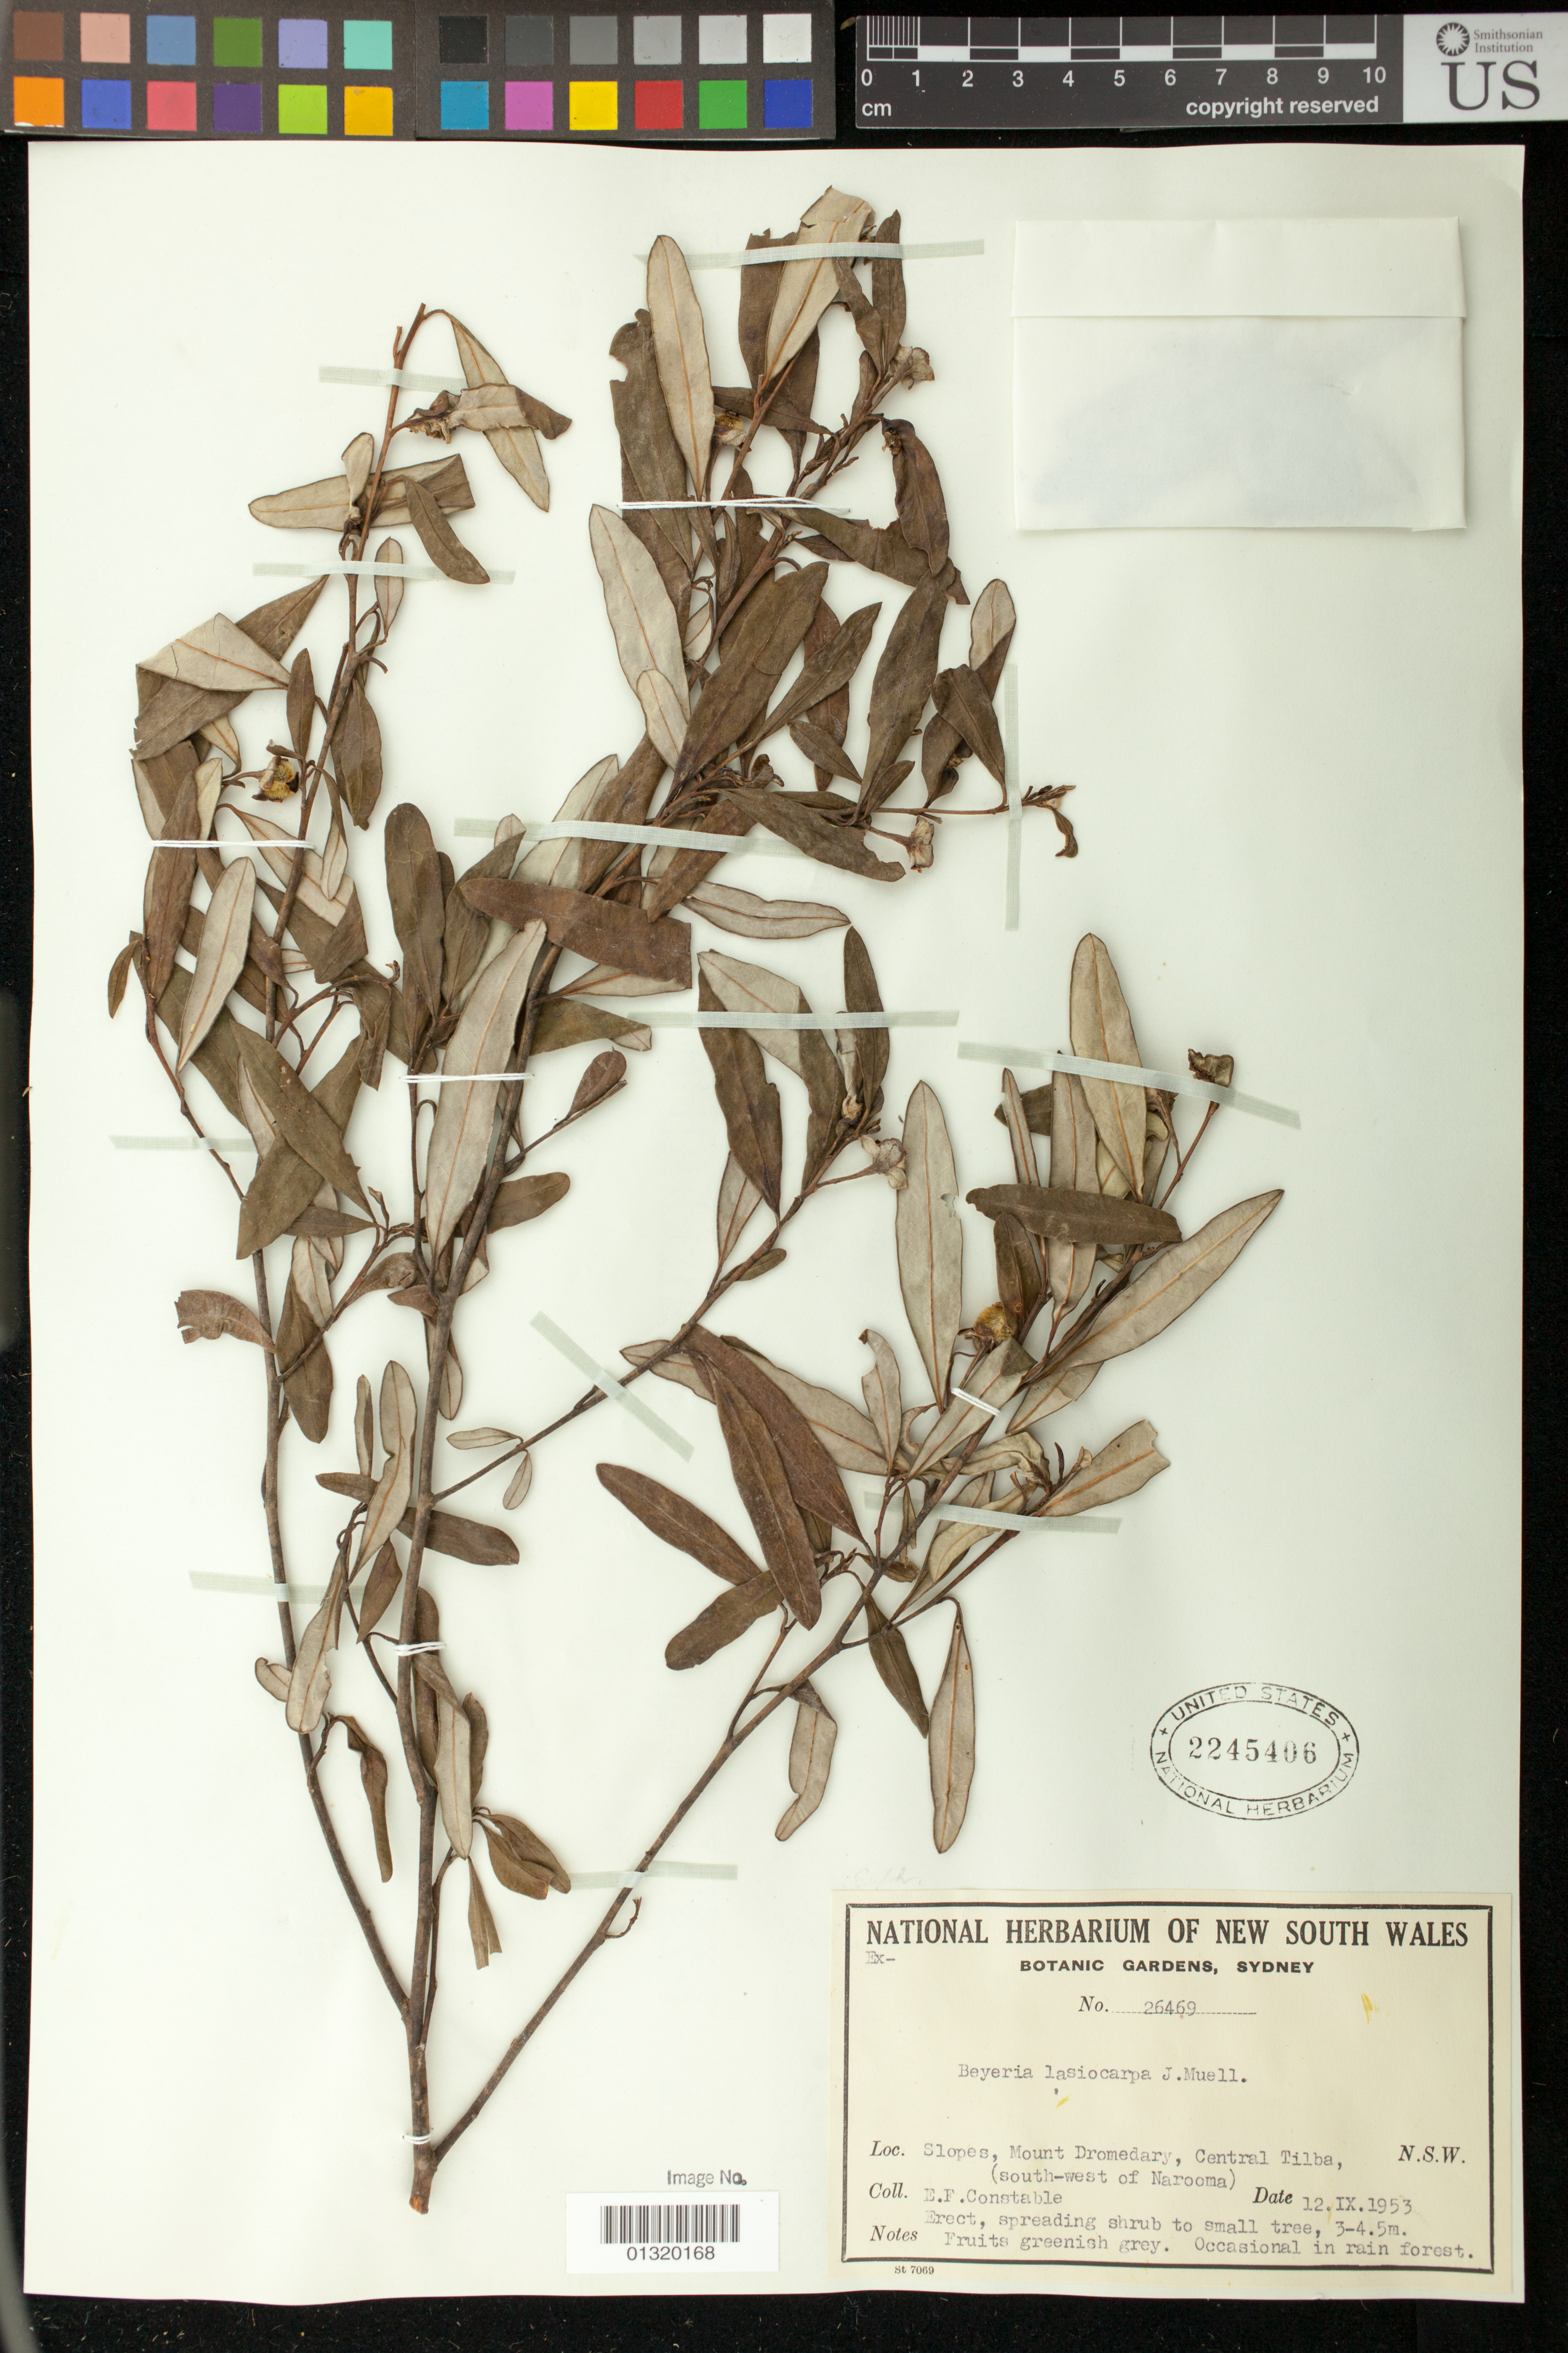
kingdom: Plantae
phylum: Tracheophyta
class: Magnoliopsida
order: Malpighiales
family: Euphorbiaceae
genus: Beyeria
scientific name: Beyeria lasiocarpa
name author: (F. Muell.) Müll. Arg.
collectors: E. F. Constable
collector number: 26469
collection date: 1953-09-12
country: Australia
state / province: New South Wales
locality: Slopes, Mount Dromedary, Central Tilba, (south-west of Narooma)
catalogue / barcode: US 2245406